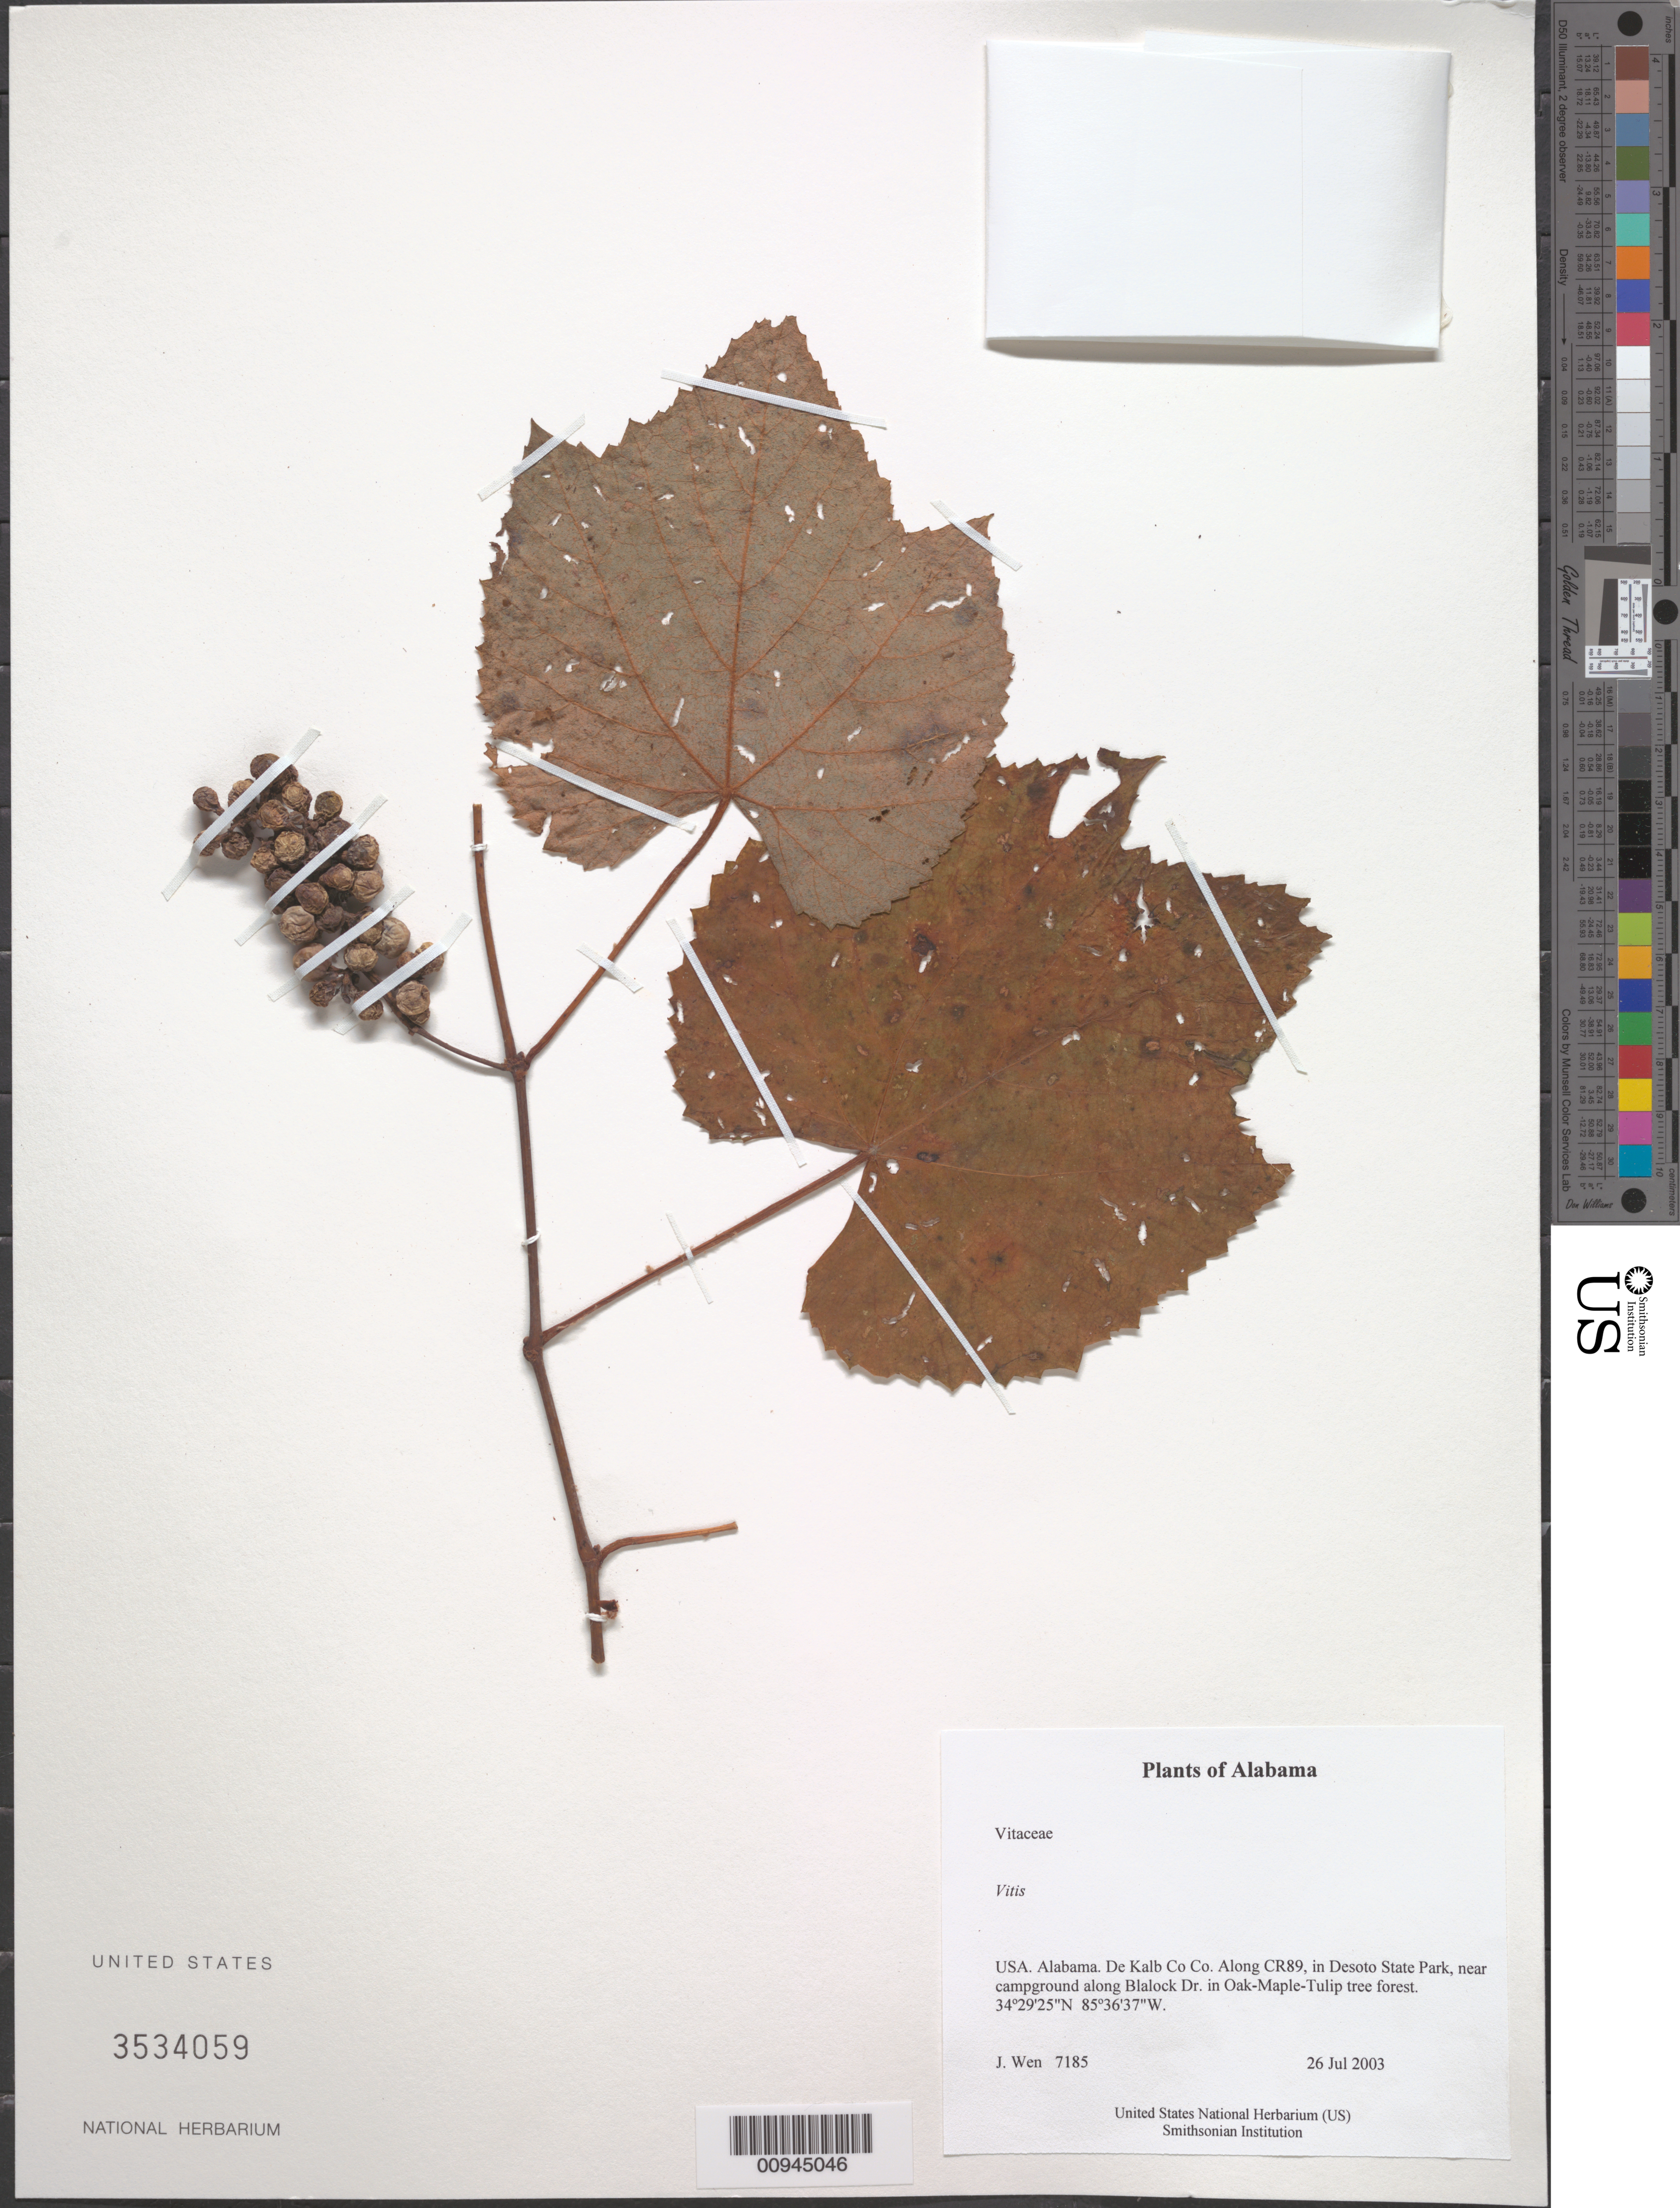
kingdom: Plantae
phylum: Tracheophyta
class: Magnoliopsida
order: Vitales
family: Vitaceae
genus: Vitis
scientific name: Vitis sp.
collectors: J. Wen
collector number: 7185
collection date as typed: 26 Jul 2003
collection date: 2003-07-26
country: United States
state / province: Alabama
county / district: De Kalb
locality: Along CR89, in Desoto State Park, near campground along Blalock Dr. in Oak-Maple-Tulip tree forest.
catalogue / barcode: US 3534059